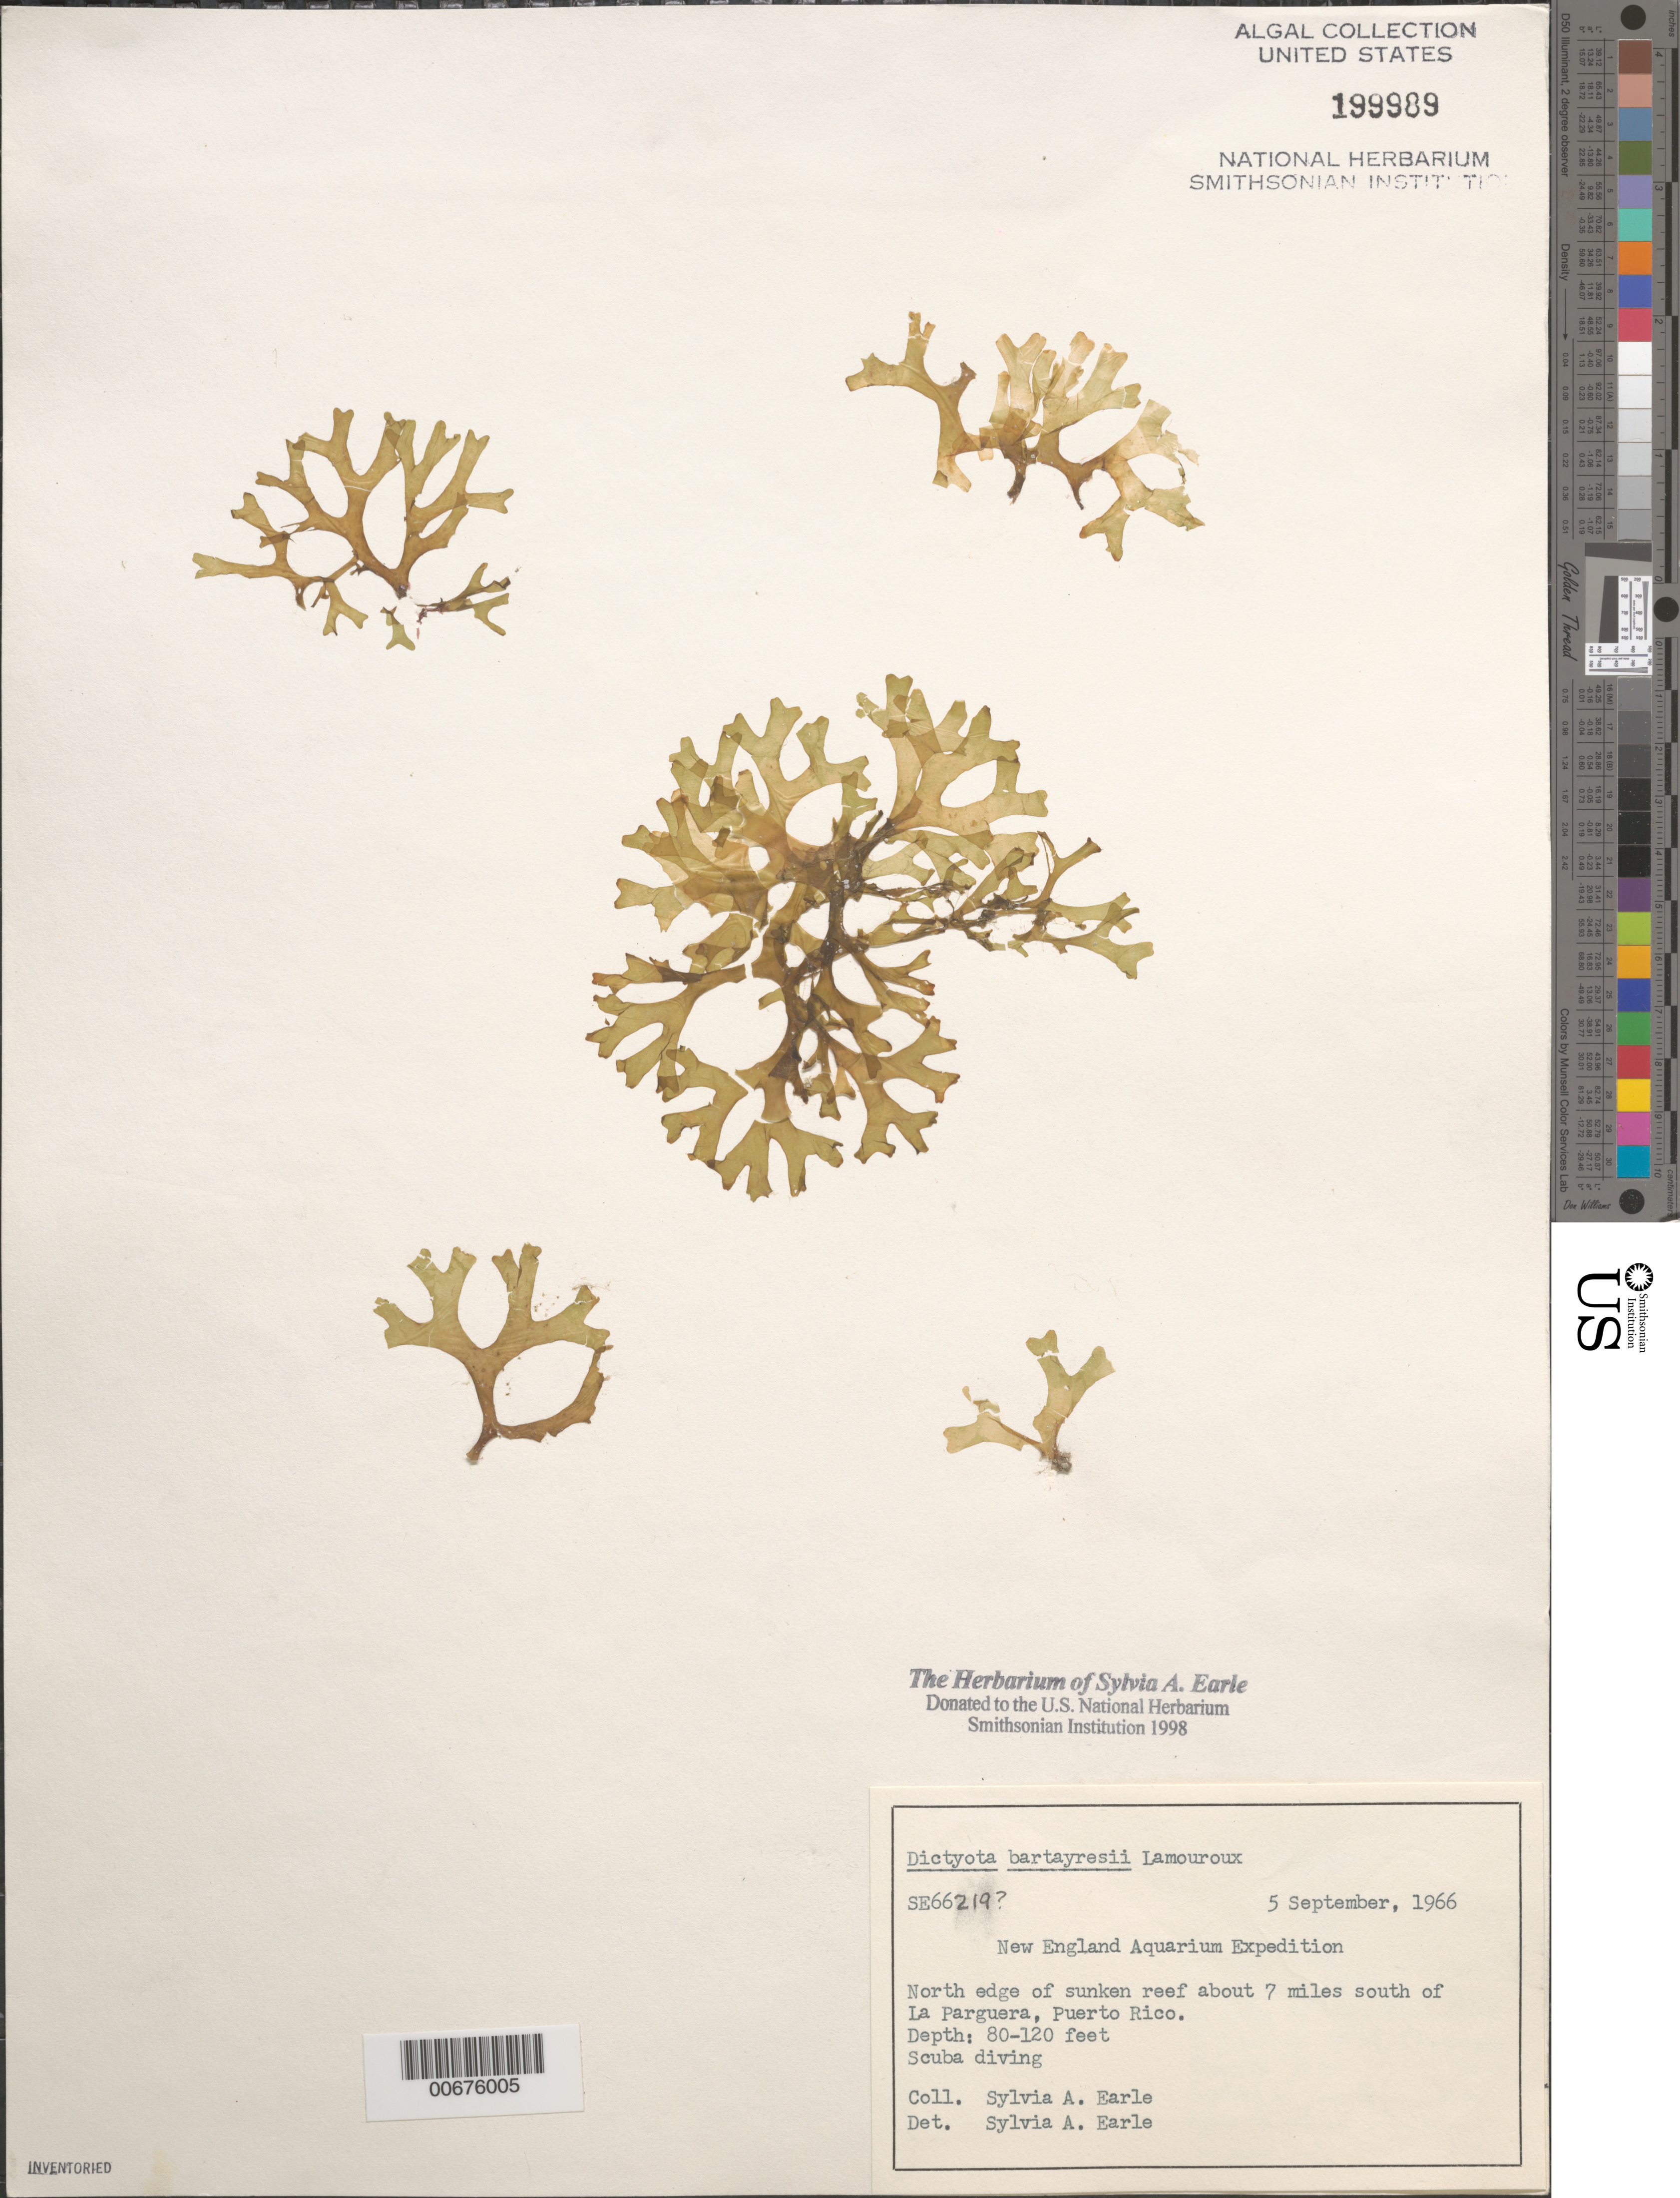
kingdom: Chromista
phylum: Ochrophyta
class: Phaeophyceae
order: Dictyotales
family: Dictyotaceae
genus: Dictyota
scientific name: Dictyota bartayresiana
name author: J.V.Lamouroux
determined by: Earle, S. A.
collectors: S. A. Earle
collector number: Se 66219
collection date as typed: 05 Sep 1966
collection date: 1966-09-05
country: Puerto Rico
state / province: Lajas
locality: Ca. 7 miles south of La Parguera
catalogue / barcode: US 199989